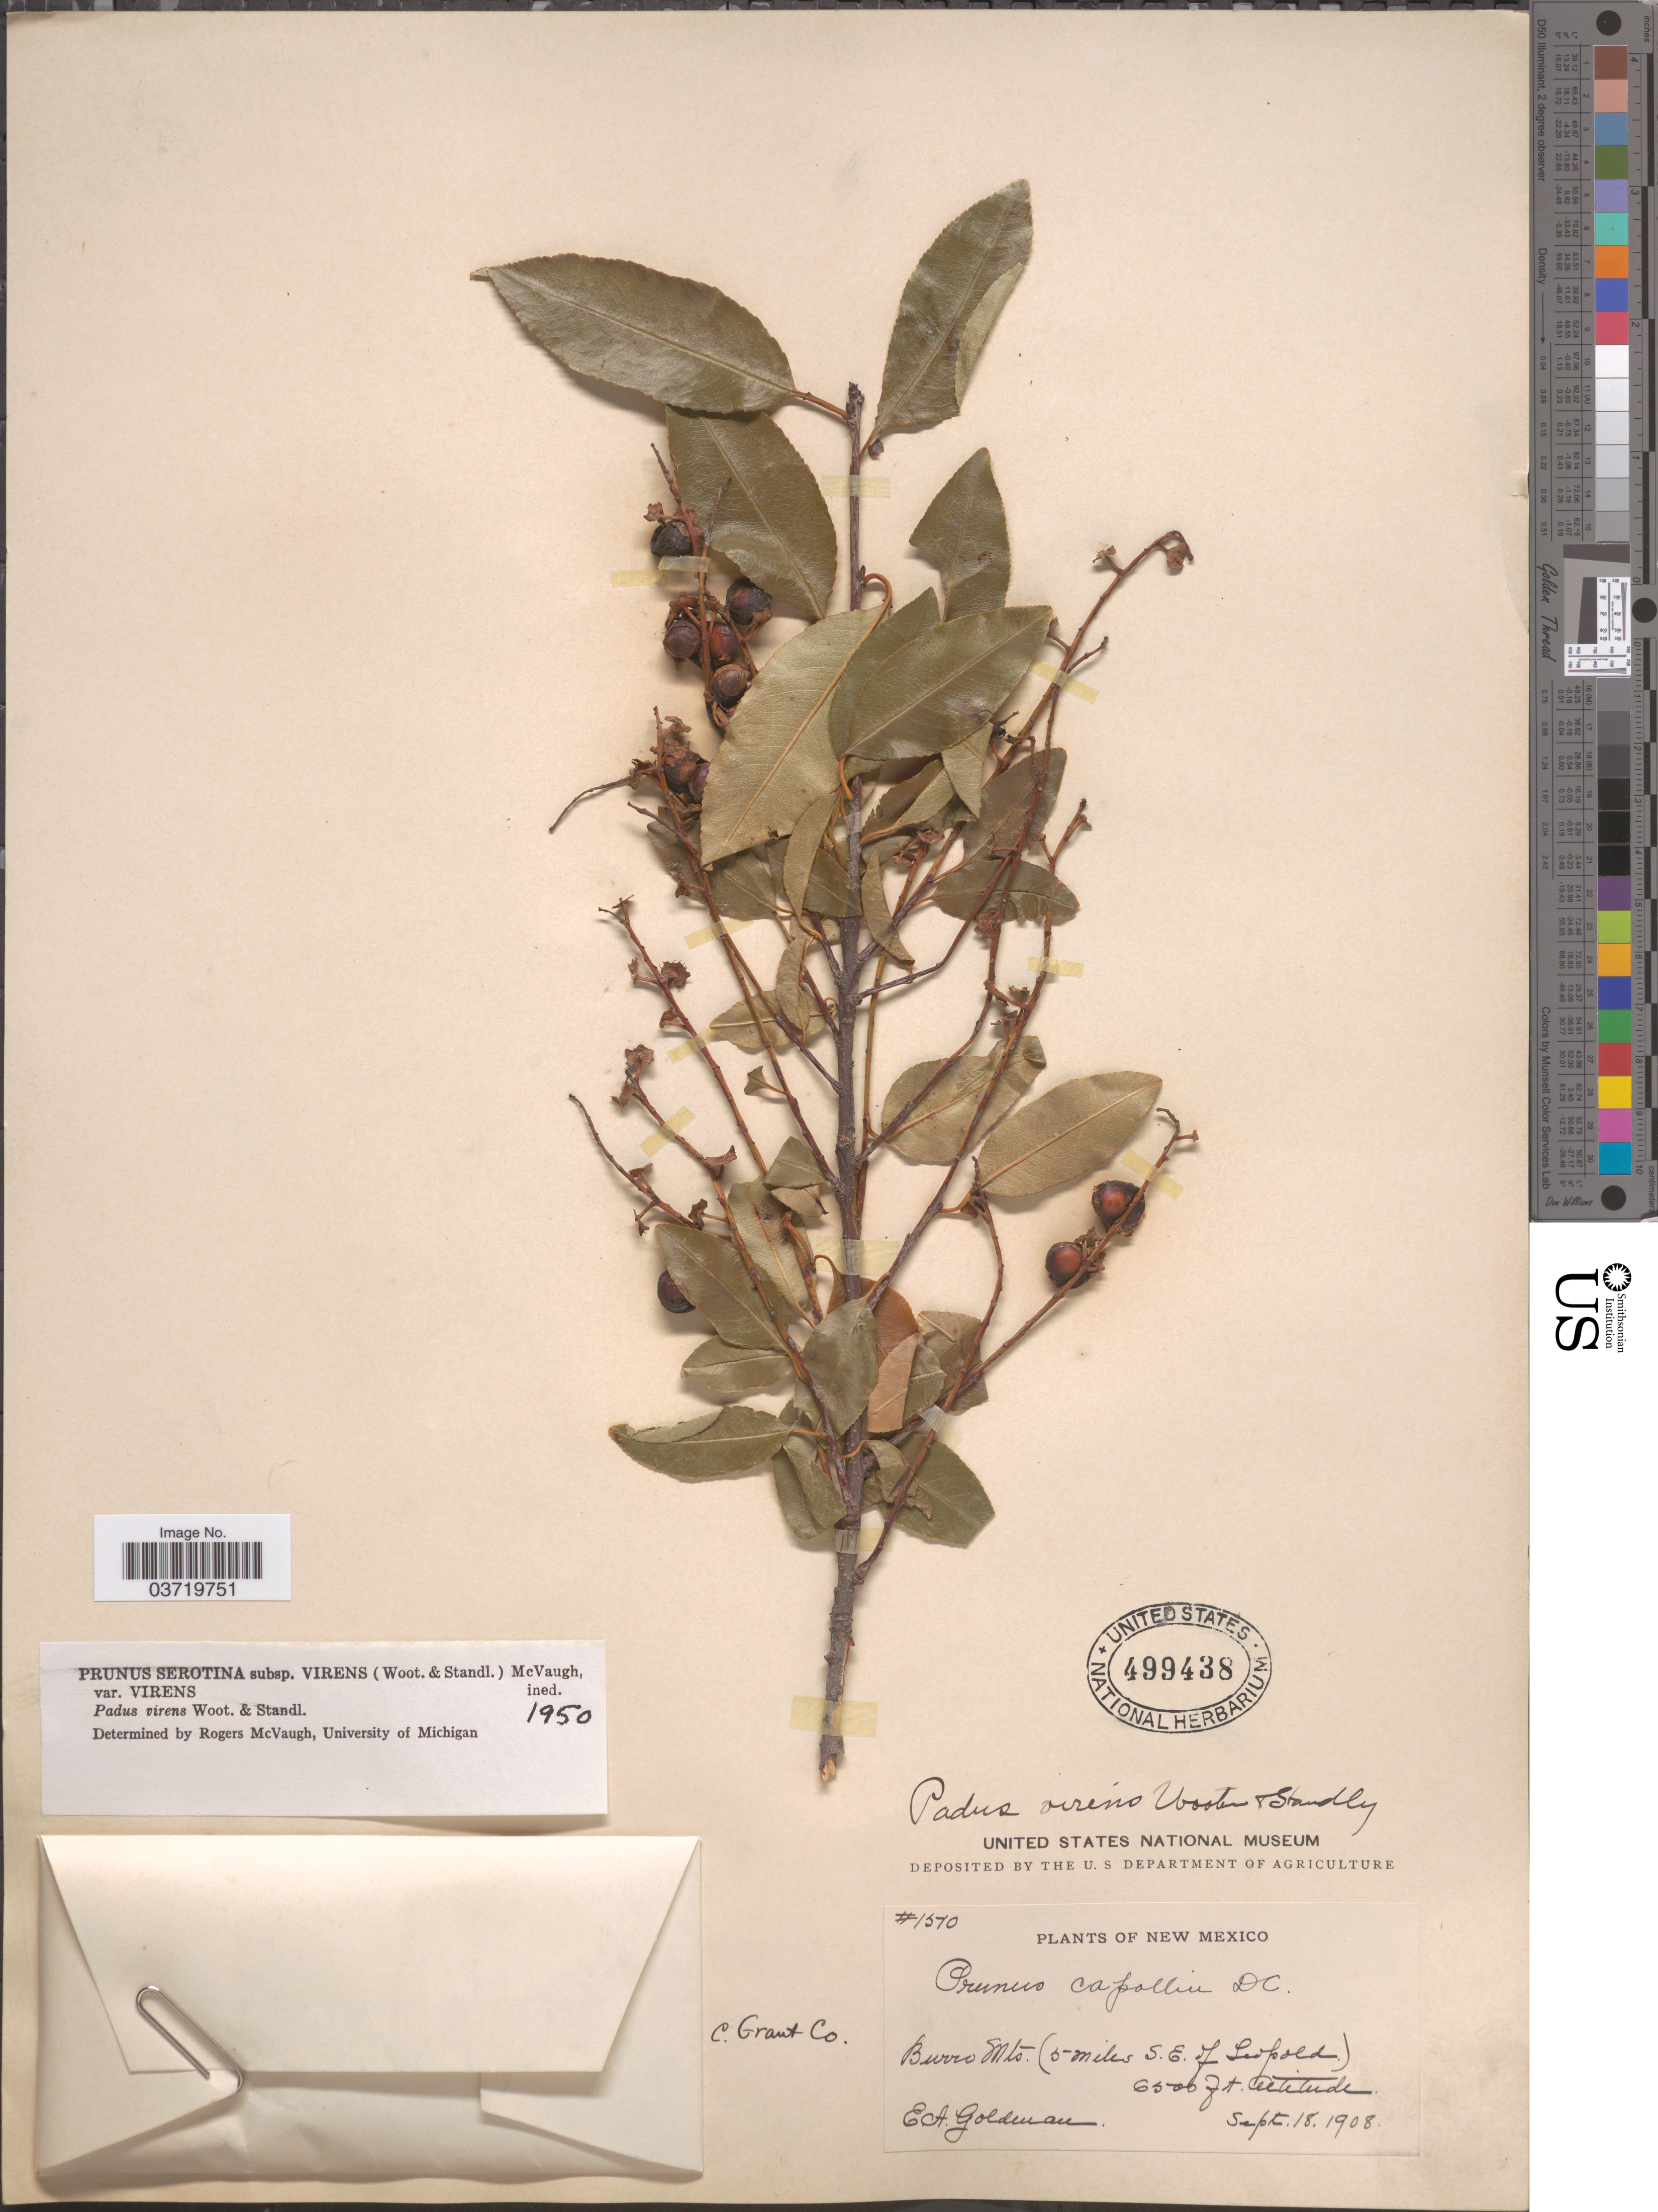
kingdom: Plantae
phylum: Tracheophyta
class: Magnoliopsida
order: Rosales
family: Rosaceae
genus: Prunus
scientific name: Prunus serotina var. rufula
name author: (Wooton & Standl.) McVaugh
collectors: E. A. Goldman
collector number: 1570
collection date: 1908-09-18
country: United States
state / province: New Mexico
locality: Burro Mts. (5 miles S.E. of Leopold). C. Grant Co.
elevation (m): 1981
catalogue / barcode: US 499438